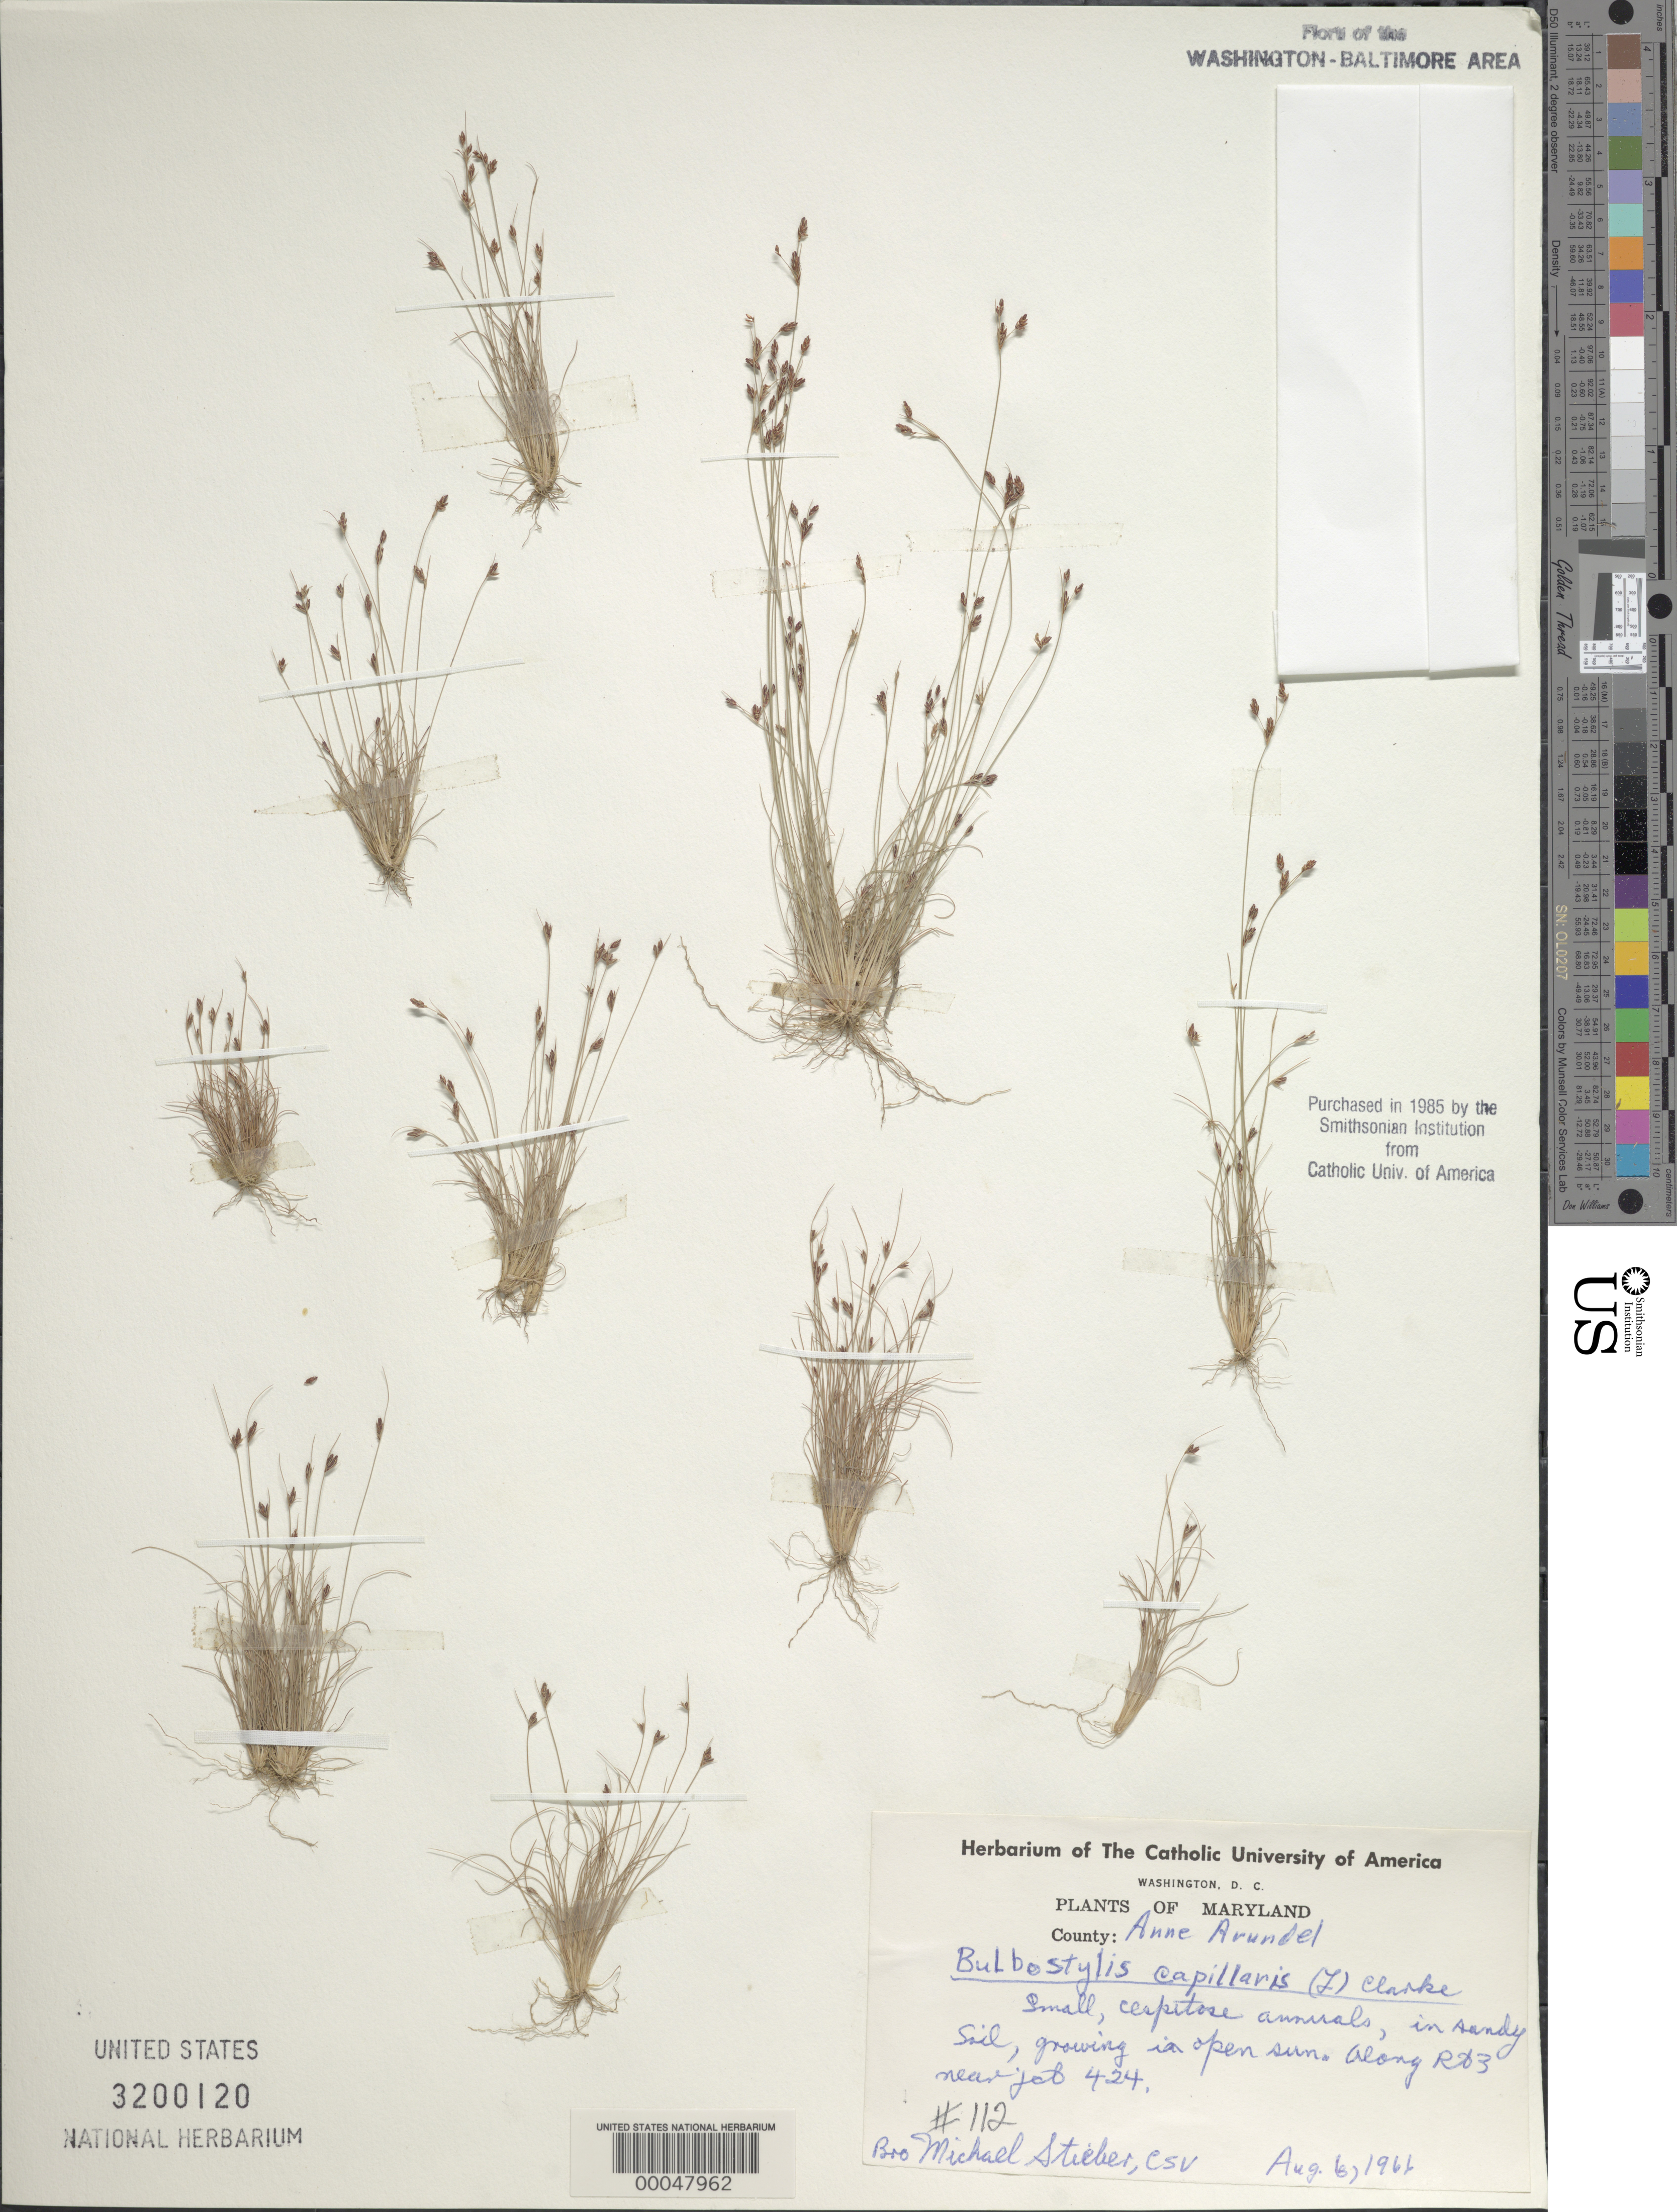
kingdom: Plantae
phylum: Tracheophyta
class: Liliopsida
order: Poales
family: Cyperaceae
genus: Bulbostylis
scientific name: Bulbostylis capillaris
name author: (L.) Kunth ex C.B. Clarke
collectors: Bro. M. Stieber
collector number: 112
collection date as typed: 06 Aug 1966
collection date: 1966-08-06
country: United States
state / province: Maryland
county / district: Anne Arundel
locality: Along Rt. 3 near Jct 424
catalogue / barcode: US 3200120